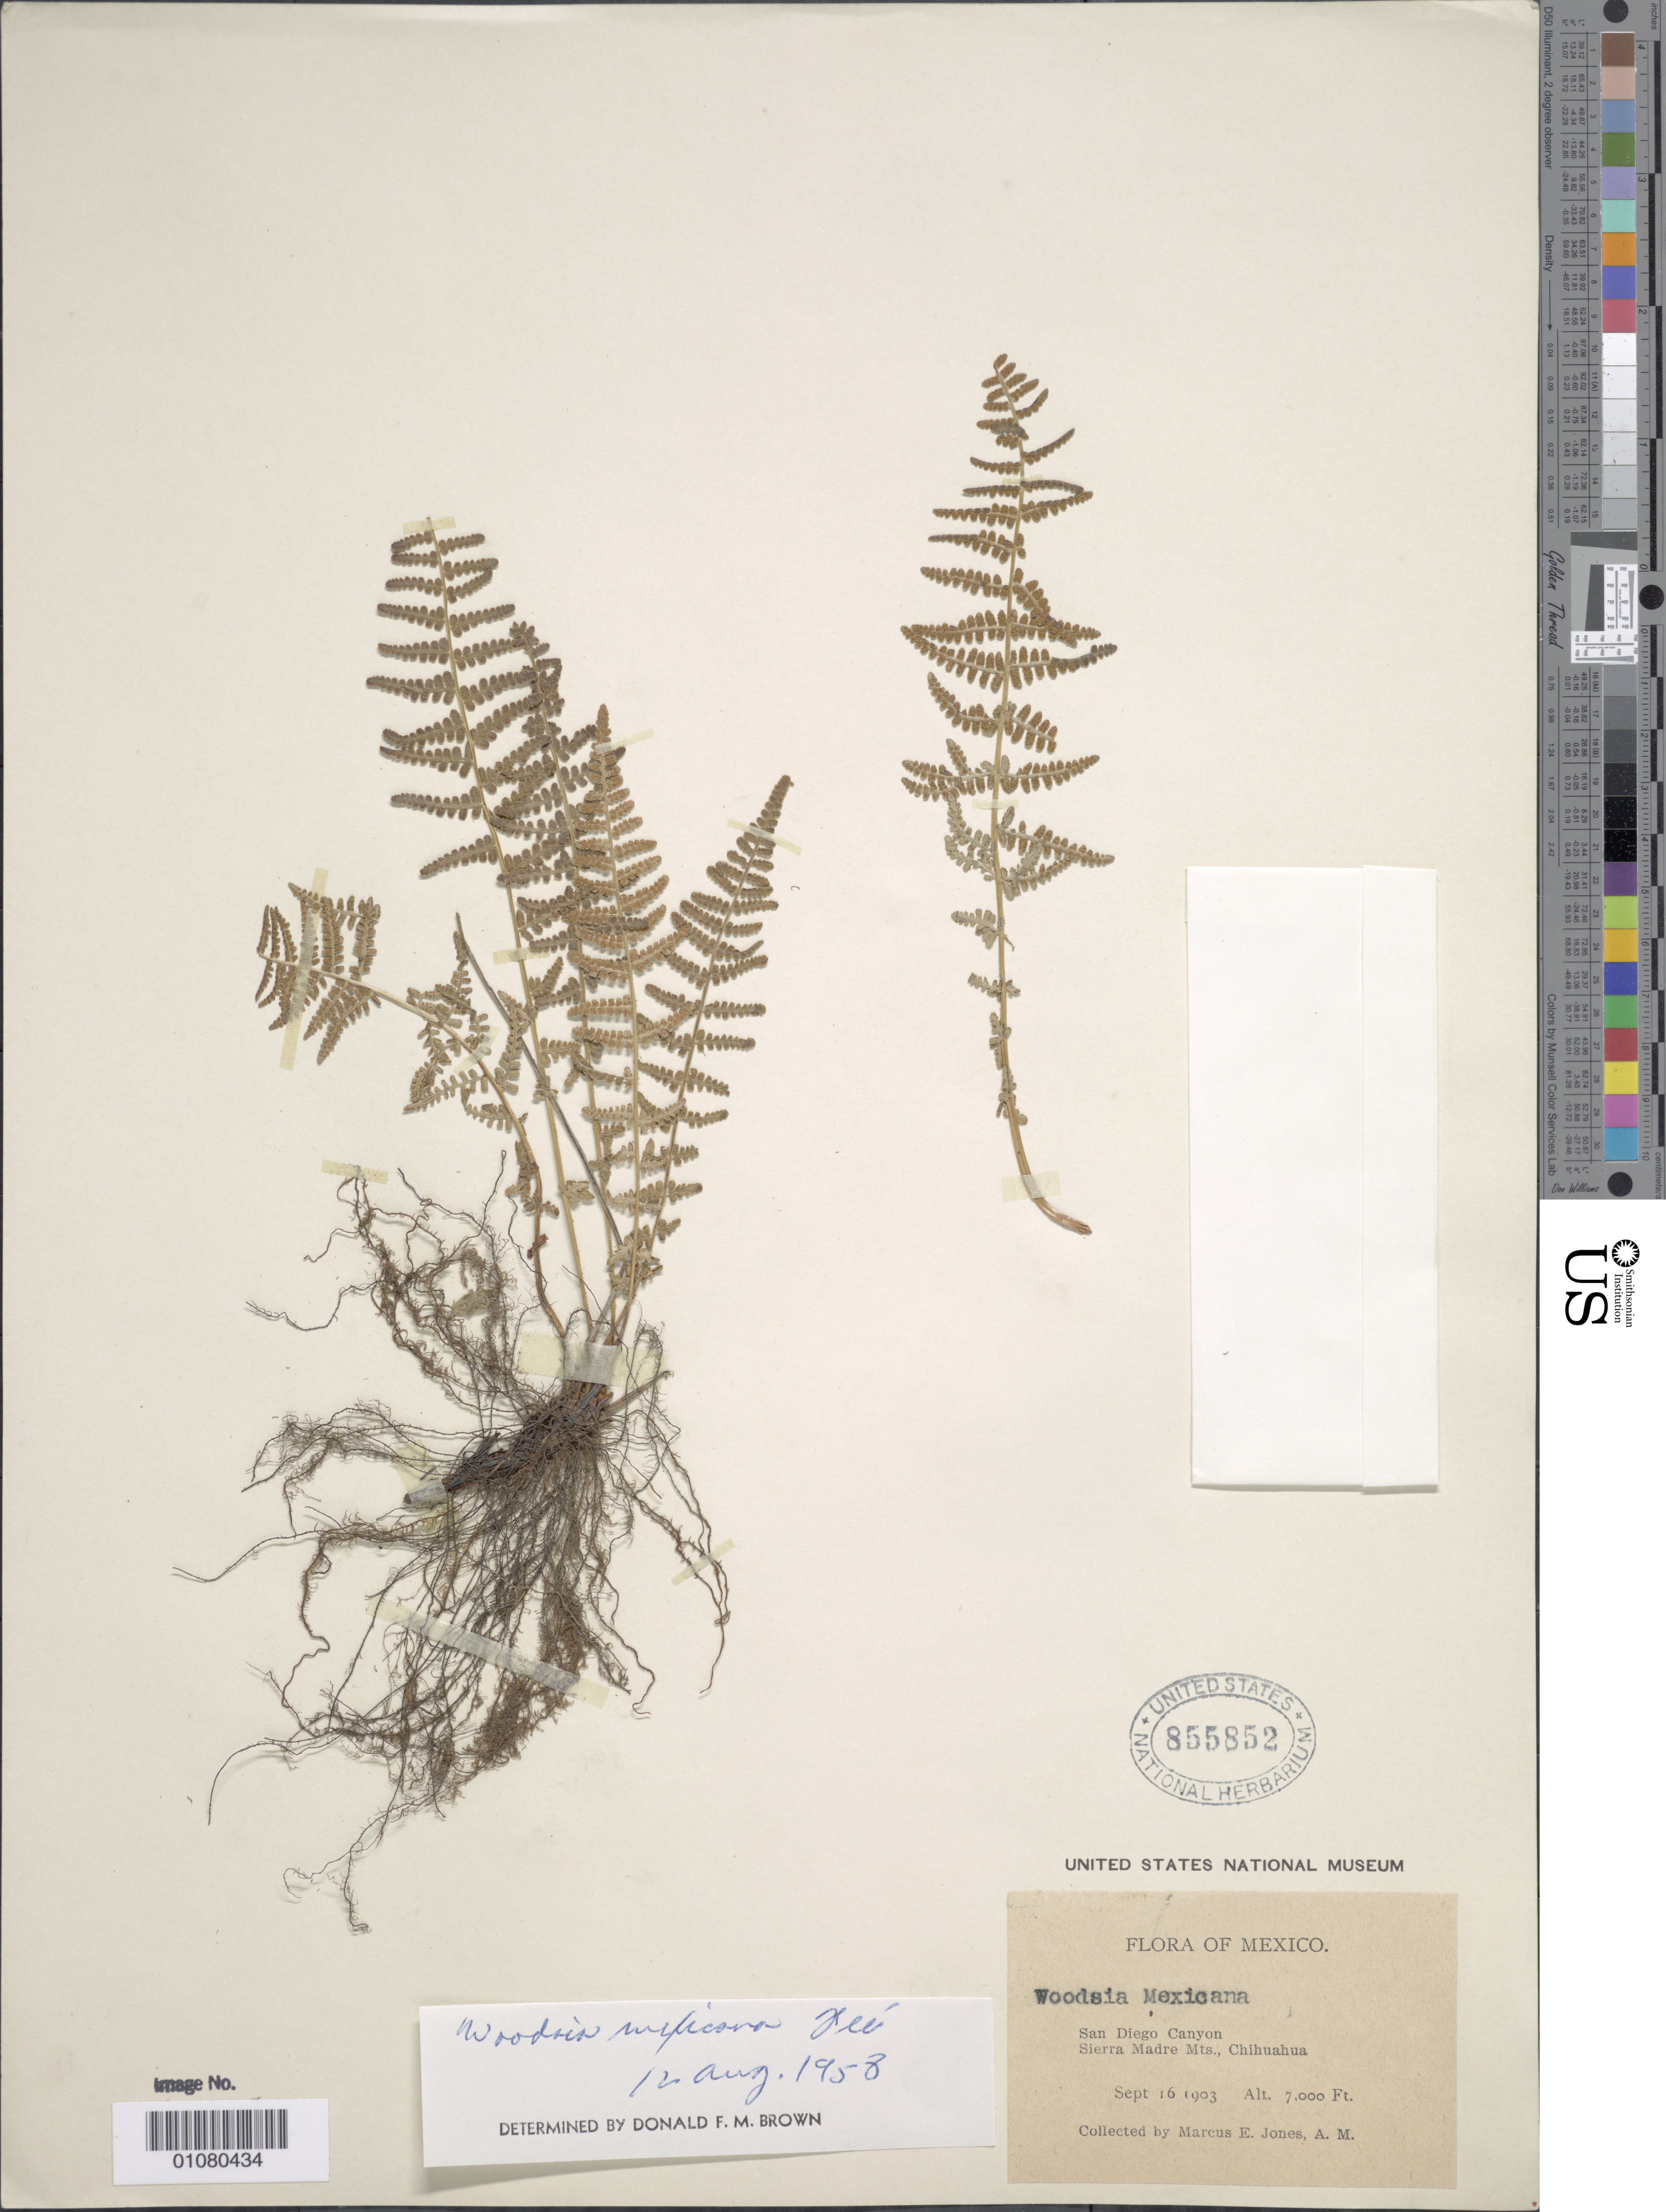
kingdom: Plantae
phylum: Tracheophyta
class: Polypodiopsida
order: Polypodiales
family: Woodsiaceae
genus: Woodsia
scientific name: Woodsia mexicana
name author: Fée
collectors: M. E. Jones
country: Mexico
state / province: Chihuahua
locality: San Diego Canyon, Sierra Madre Mts., Chihuahua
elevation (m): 2134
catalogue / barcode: US 855852